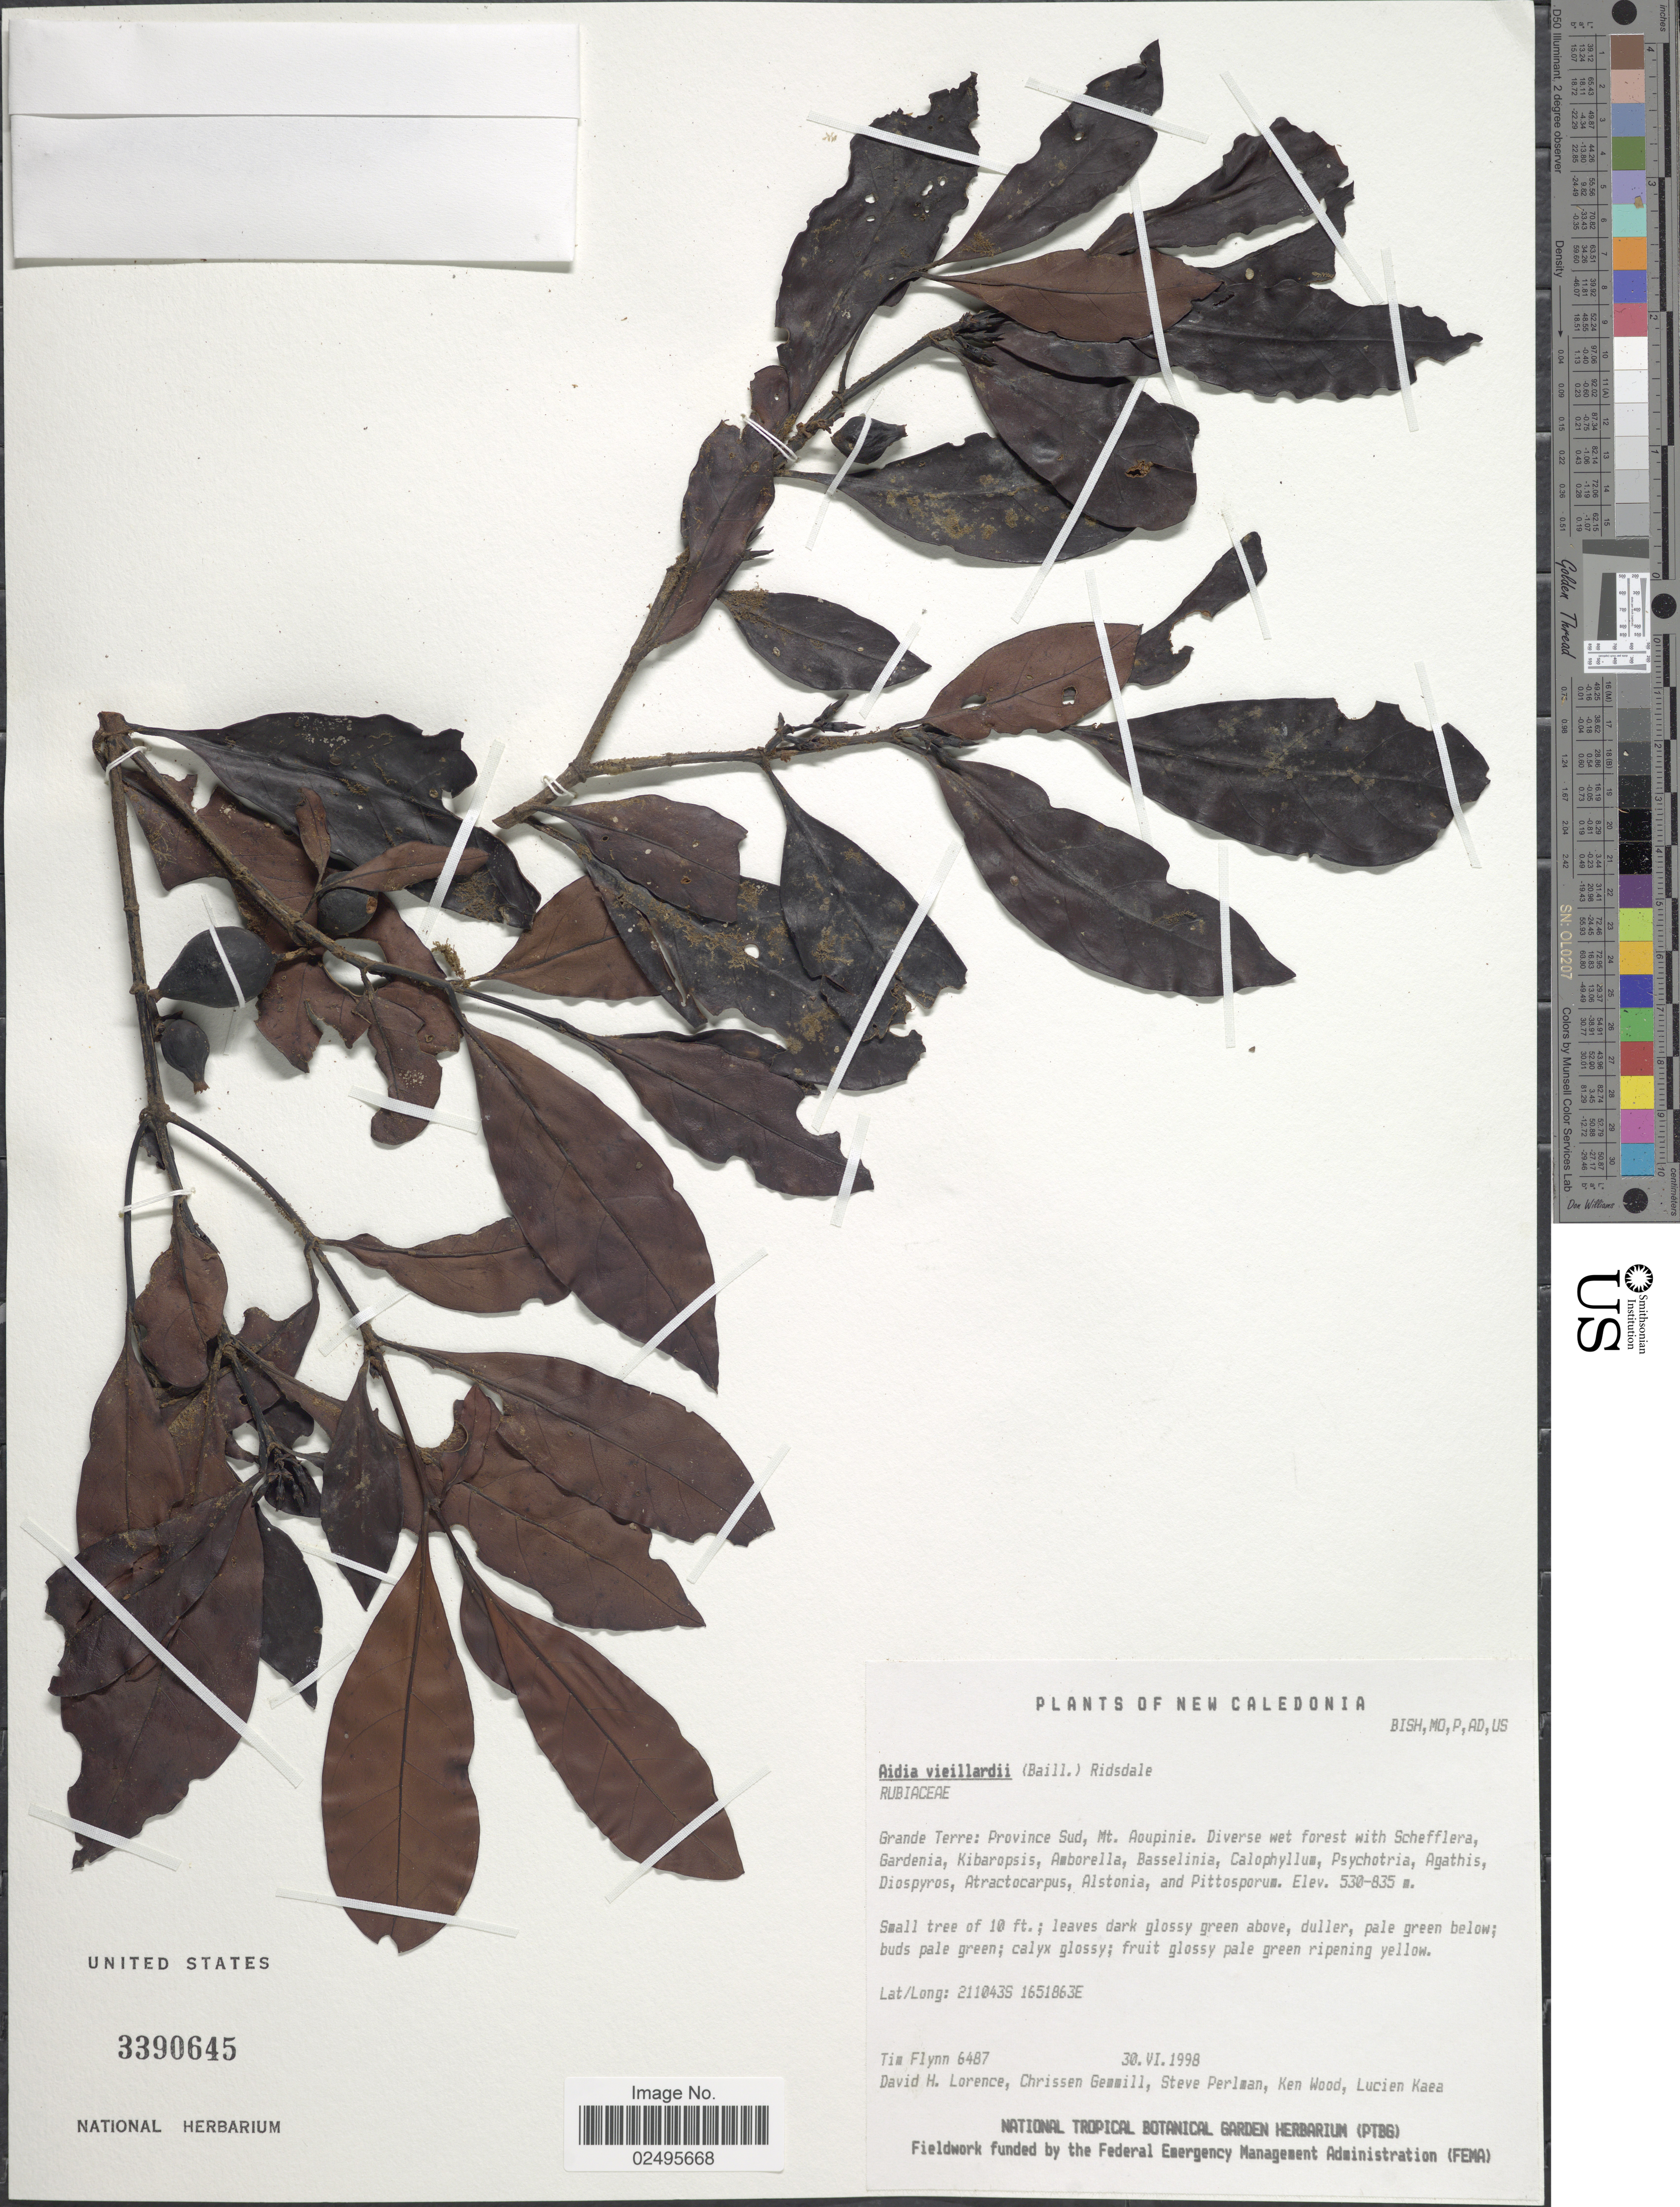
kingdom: Plantae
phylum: Tracheophyta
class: Magnoliopsida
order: Gentianales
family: Rubiaceae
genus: Aidia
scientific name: Aidia vieillardii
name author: (Baill.) Ridsdale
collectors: T. Flynn, D. Lorence, C. Gemmill, S. Perlman & et al.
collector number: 6487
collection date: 1998-06-30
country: New Caledonia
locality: Grande Terre: Province Sud, Mt. Aoupinie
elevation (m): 530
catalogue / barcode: US 3390645